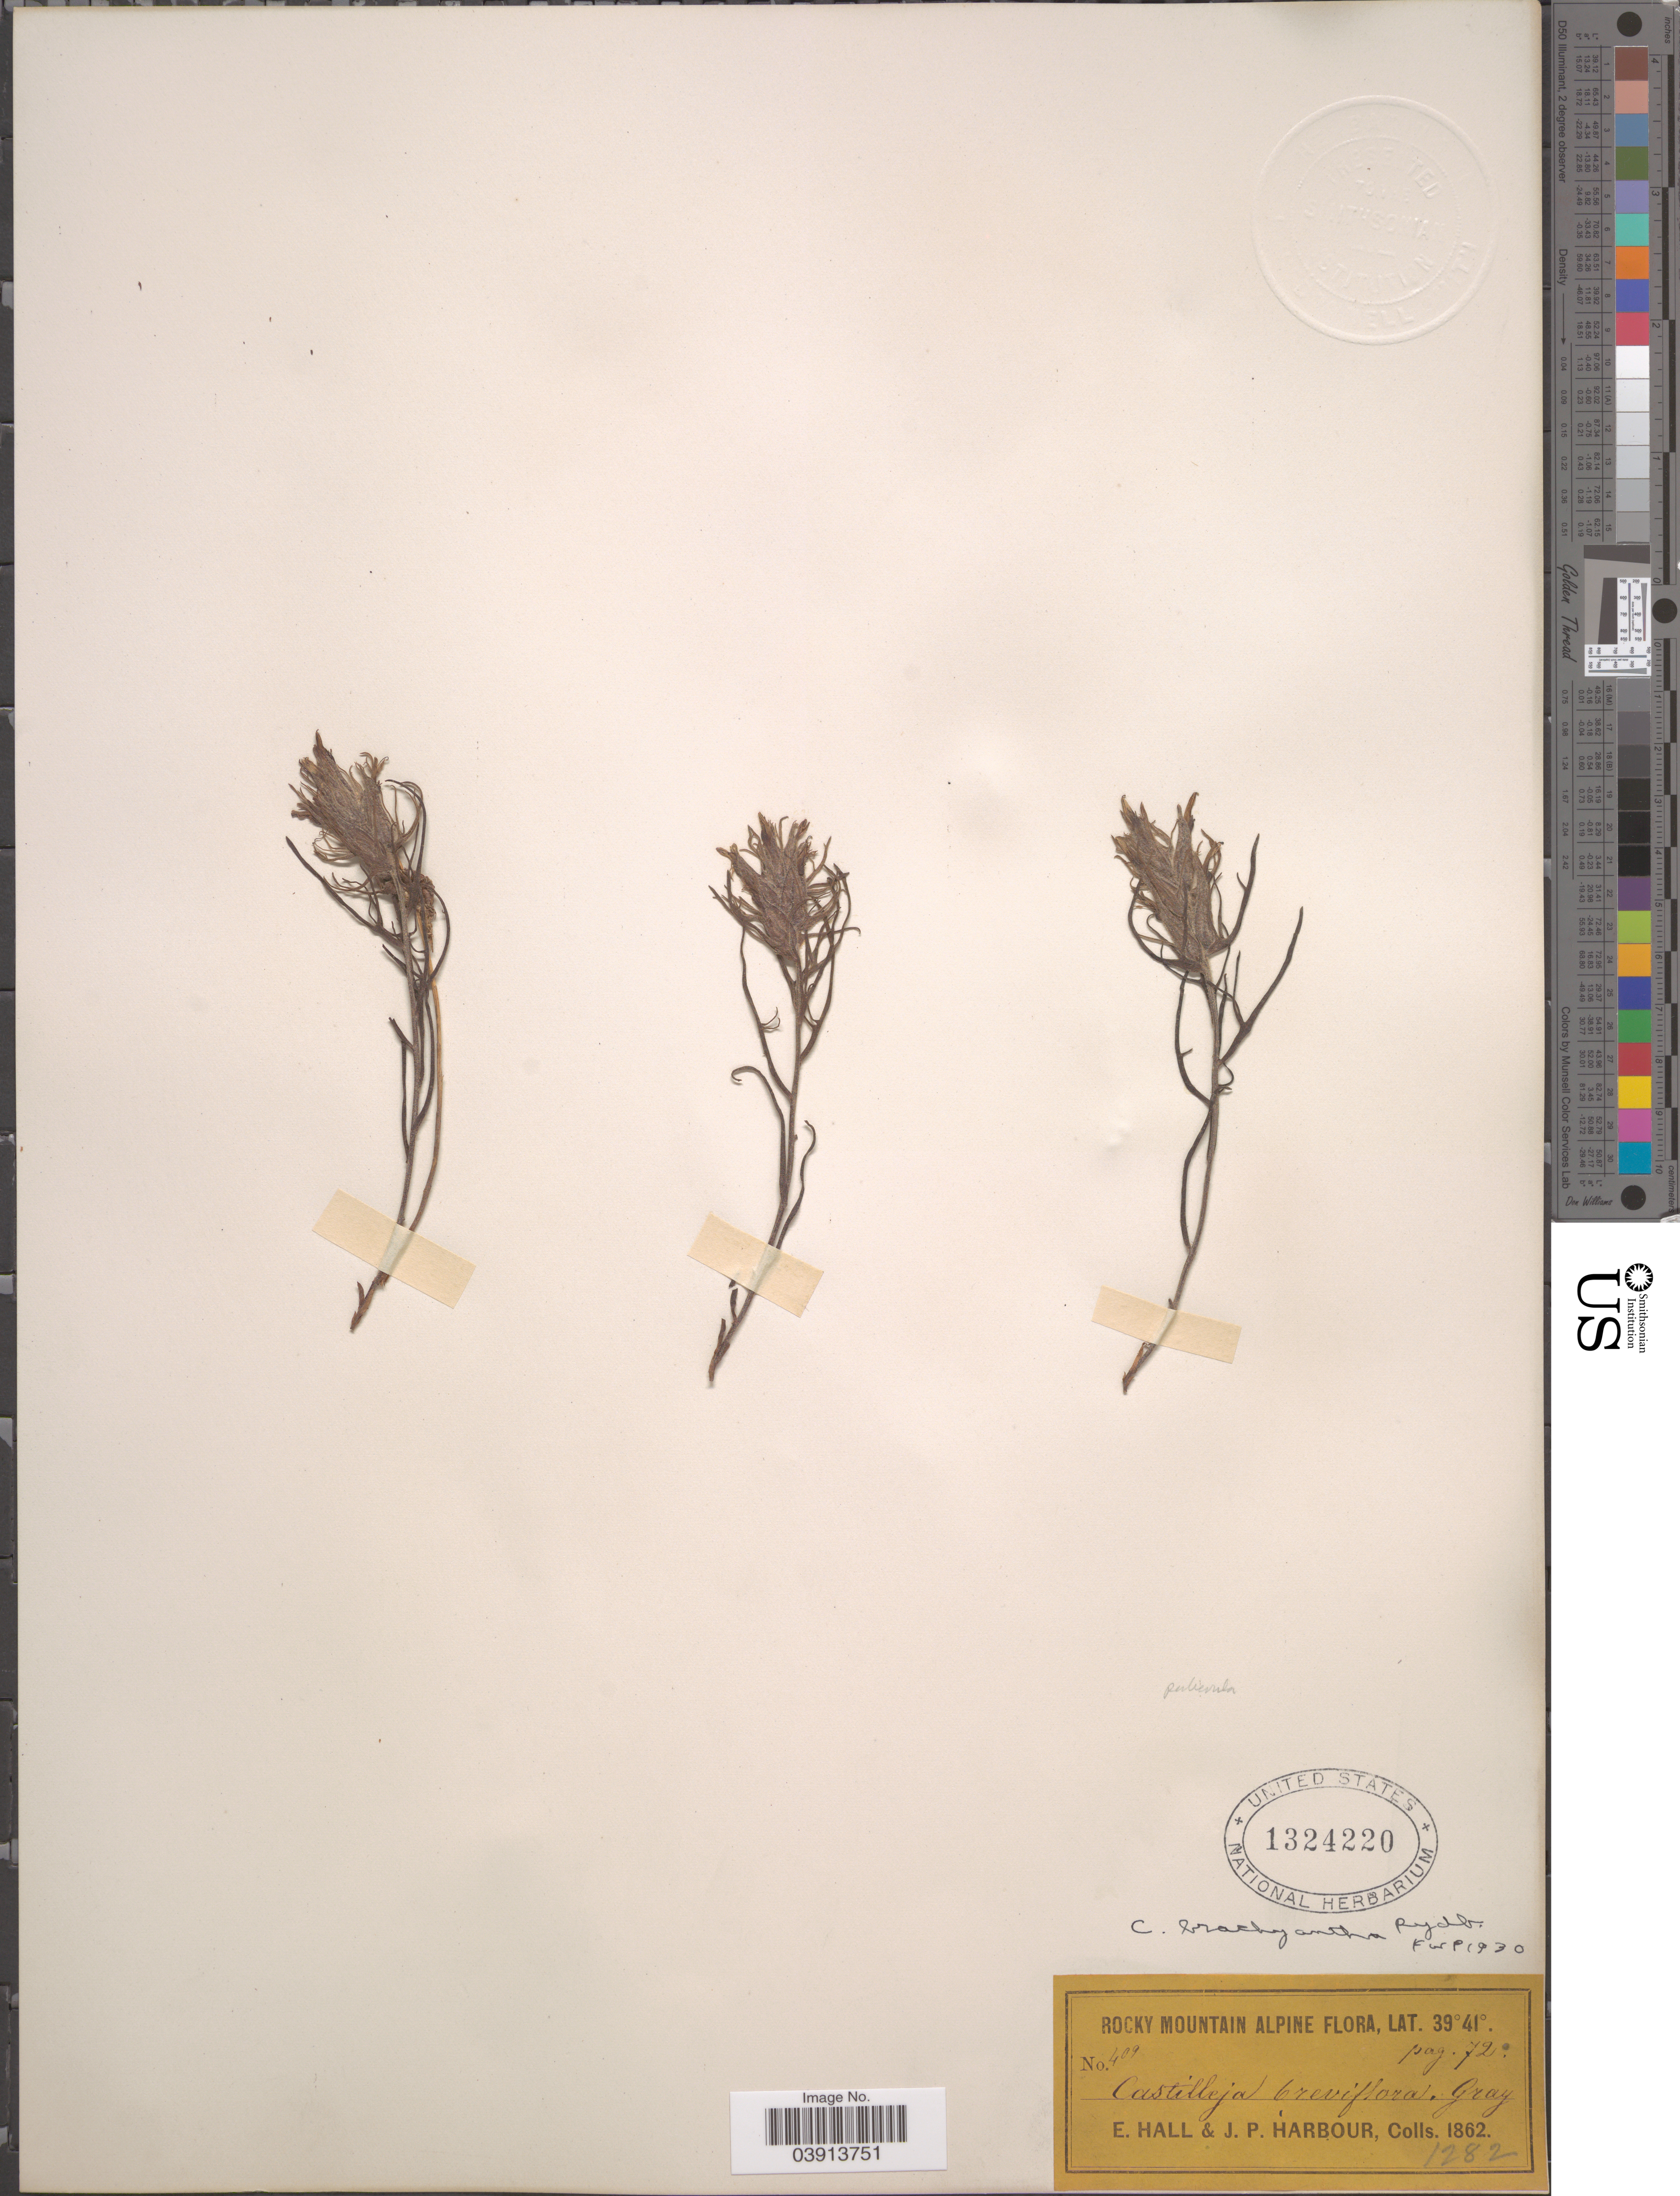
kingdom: Plantae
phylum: Tracheophyta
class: Magnoliopsida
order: Lamiales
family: Orobanchaceae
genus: Castilleja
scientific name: Castilleja puberula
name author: Rydb.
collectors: E. Hall & J. Harbour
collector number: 409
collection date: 1862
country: United States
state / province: Colorado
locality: Rocky Mountain Alpine.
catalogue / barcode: US 1324220